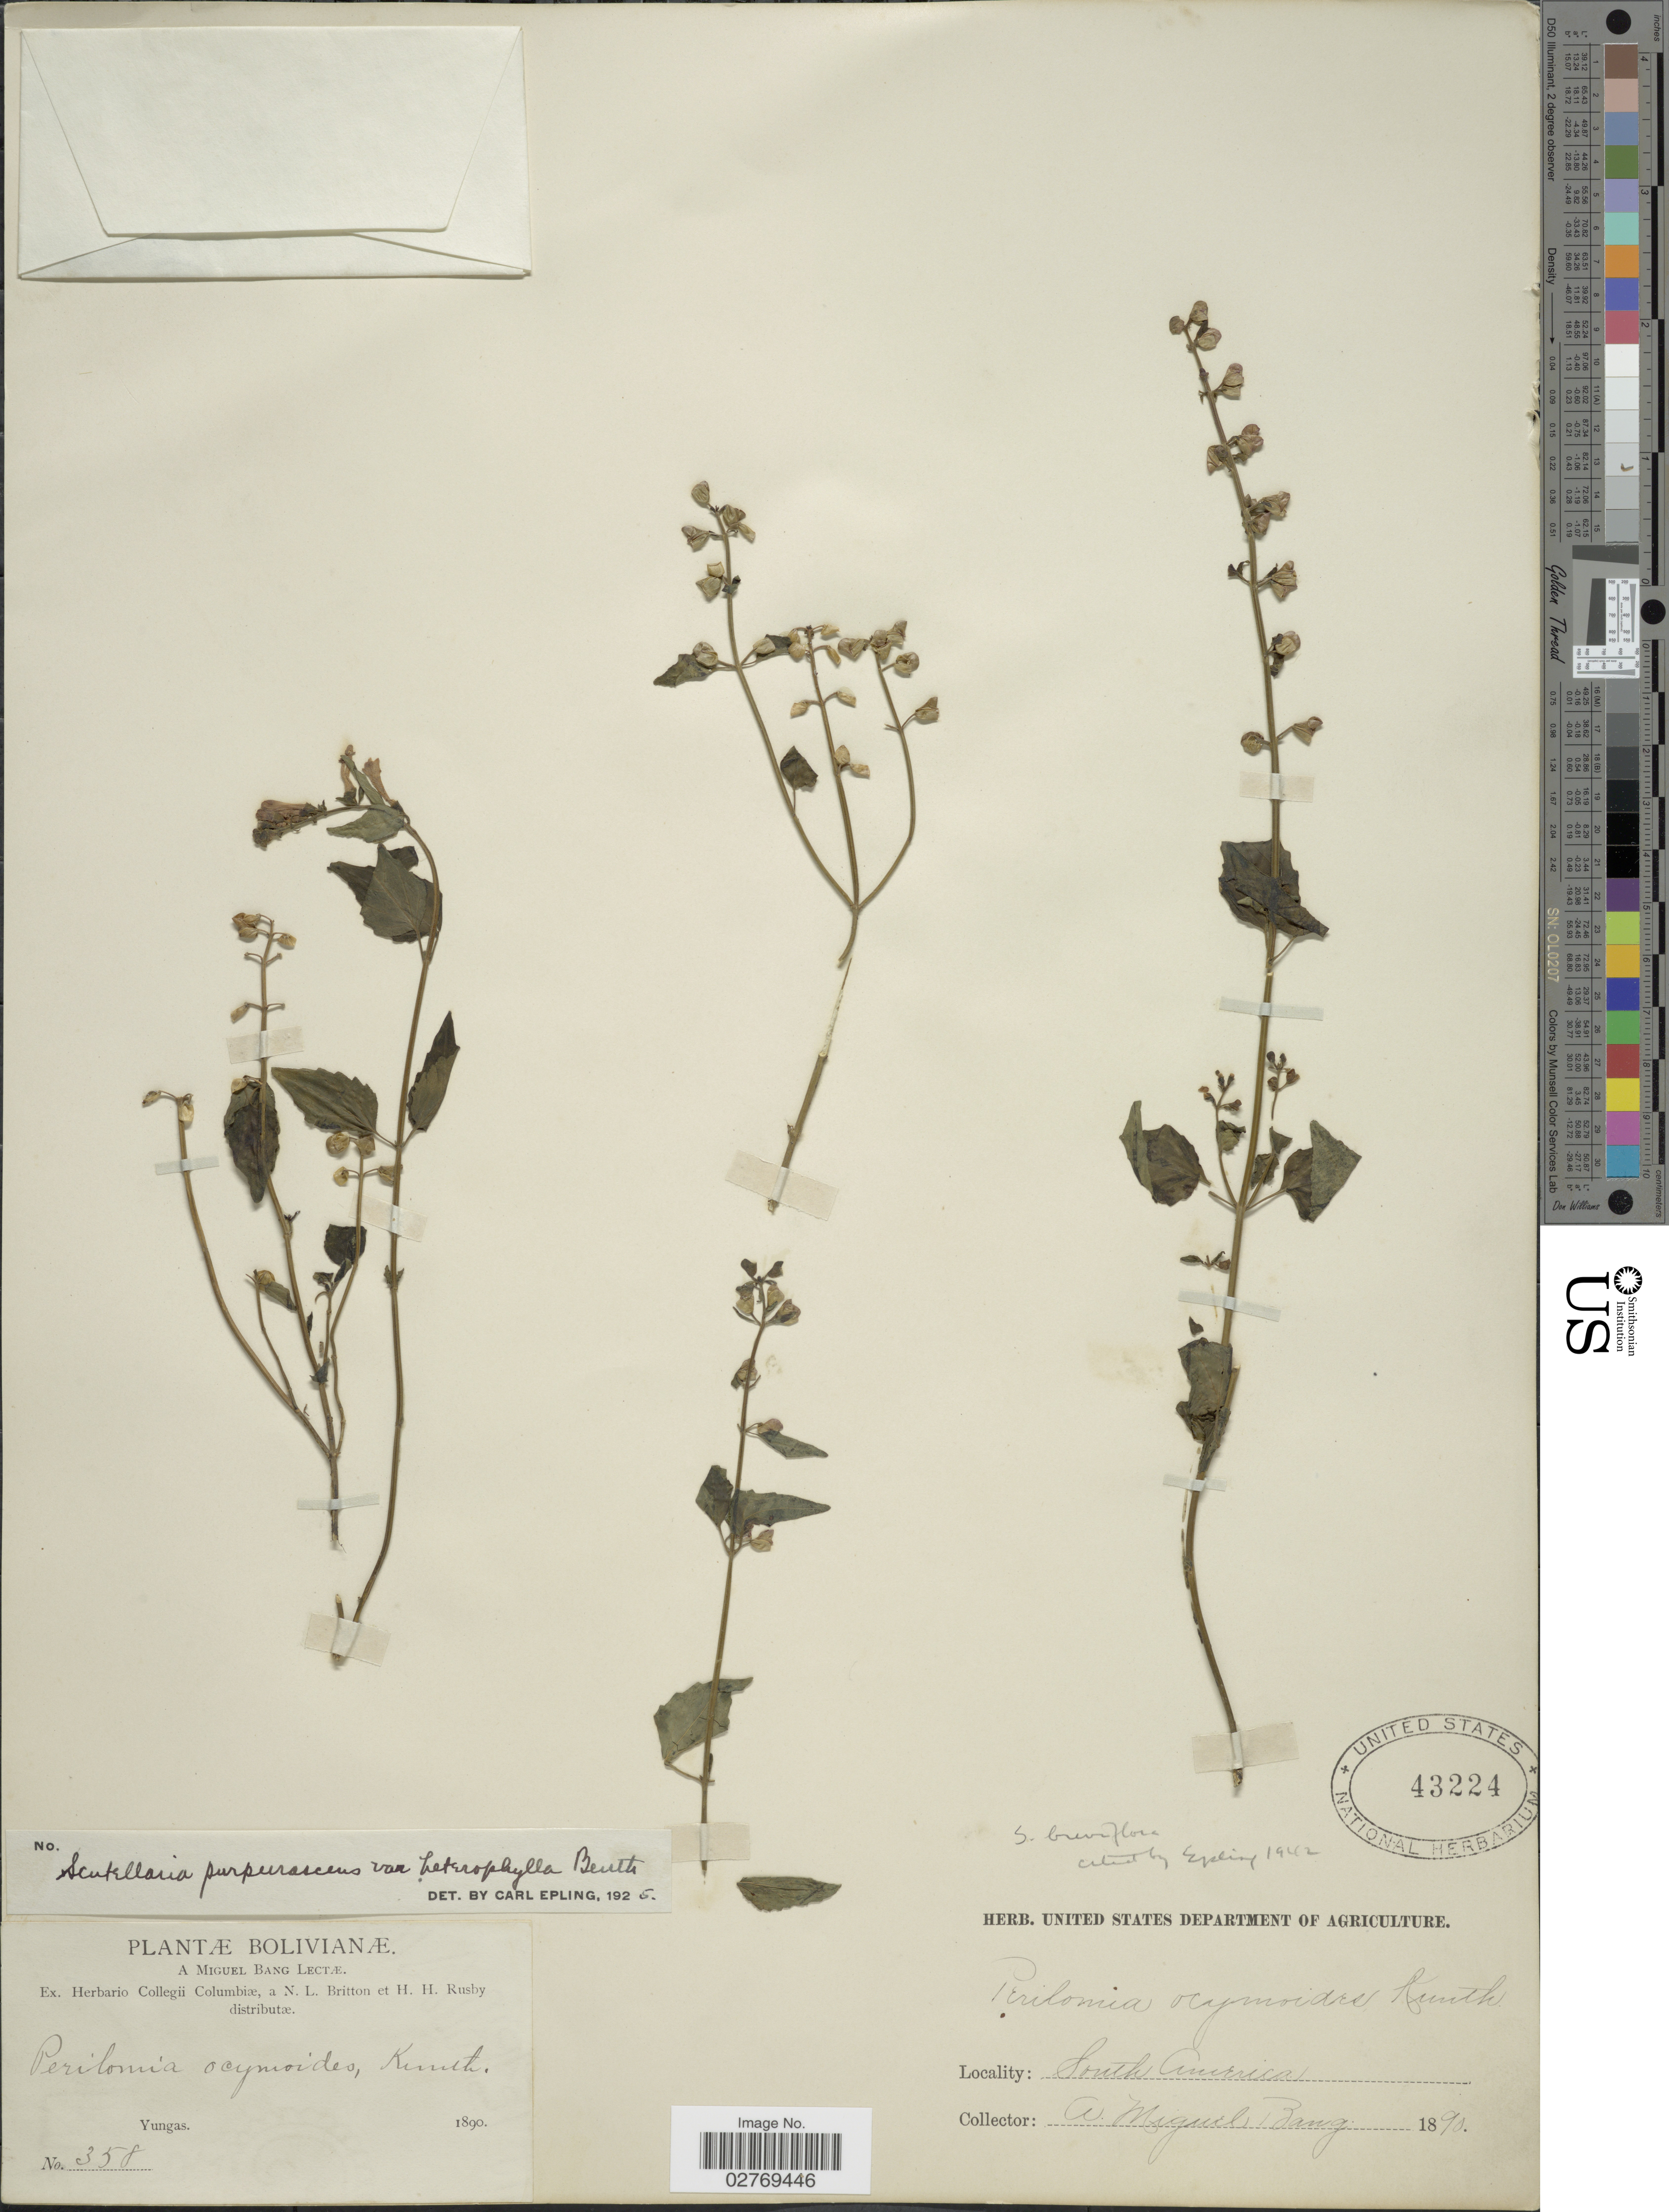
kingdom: Plantae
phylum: Tracheophyta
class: Magnoliopsida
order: Lamiales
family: Lamiaceae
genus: Scutellaria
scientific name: Scutellaria breviflora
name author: Benth.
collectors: M. Bang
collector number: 358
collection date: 1890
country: Bolivia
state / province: La Paz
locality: Yungas.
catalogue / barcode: US 43224